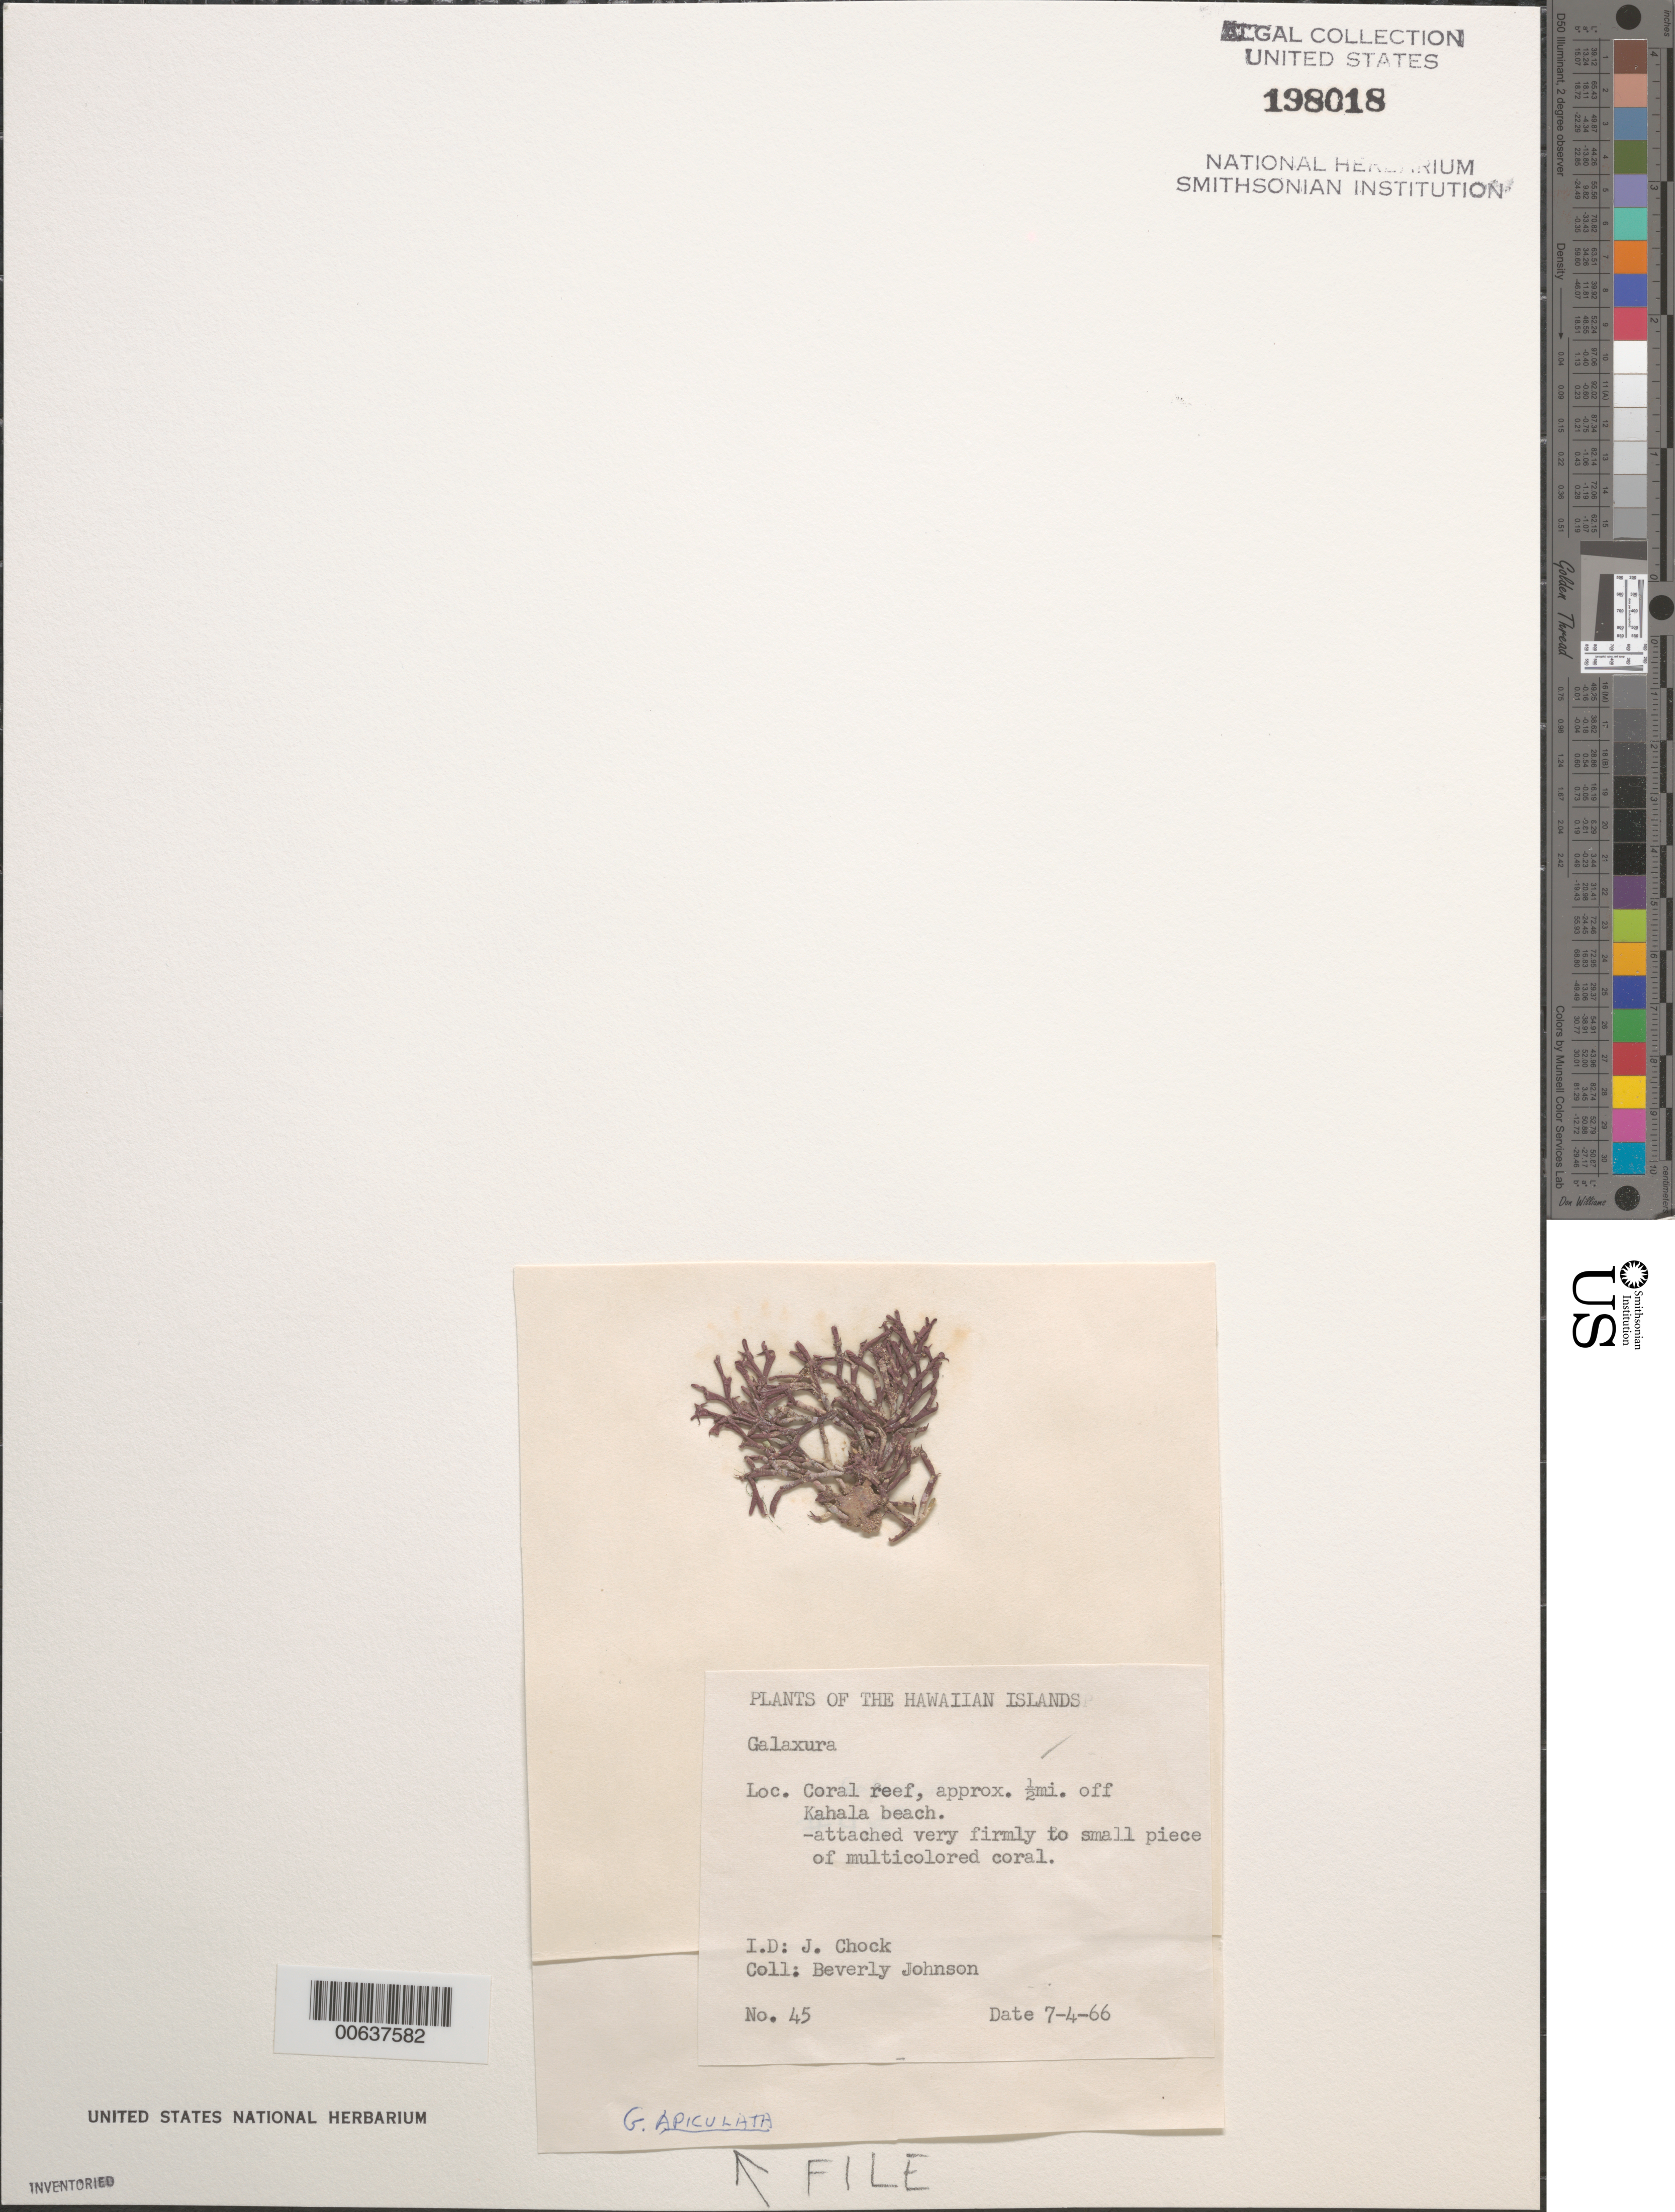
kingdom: Plantae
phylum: Rhodophyta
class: Florideophyceae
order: Nemaliales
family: Galaxauraceae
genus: Galaxaura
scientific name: Galaxaura apiculata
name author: Kjellm.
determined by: Chock, J.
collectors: B. Johnson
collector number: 45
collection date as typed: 04 Jul 1966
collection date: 1966-07-04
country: United States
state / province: Hawaii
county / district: Honolulu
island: Oahu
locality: Reef ca. 0.5 mile off Kahala Beach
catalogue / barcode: US 198018